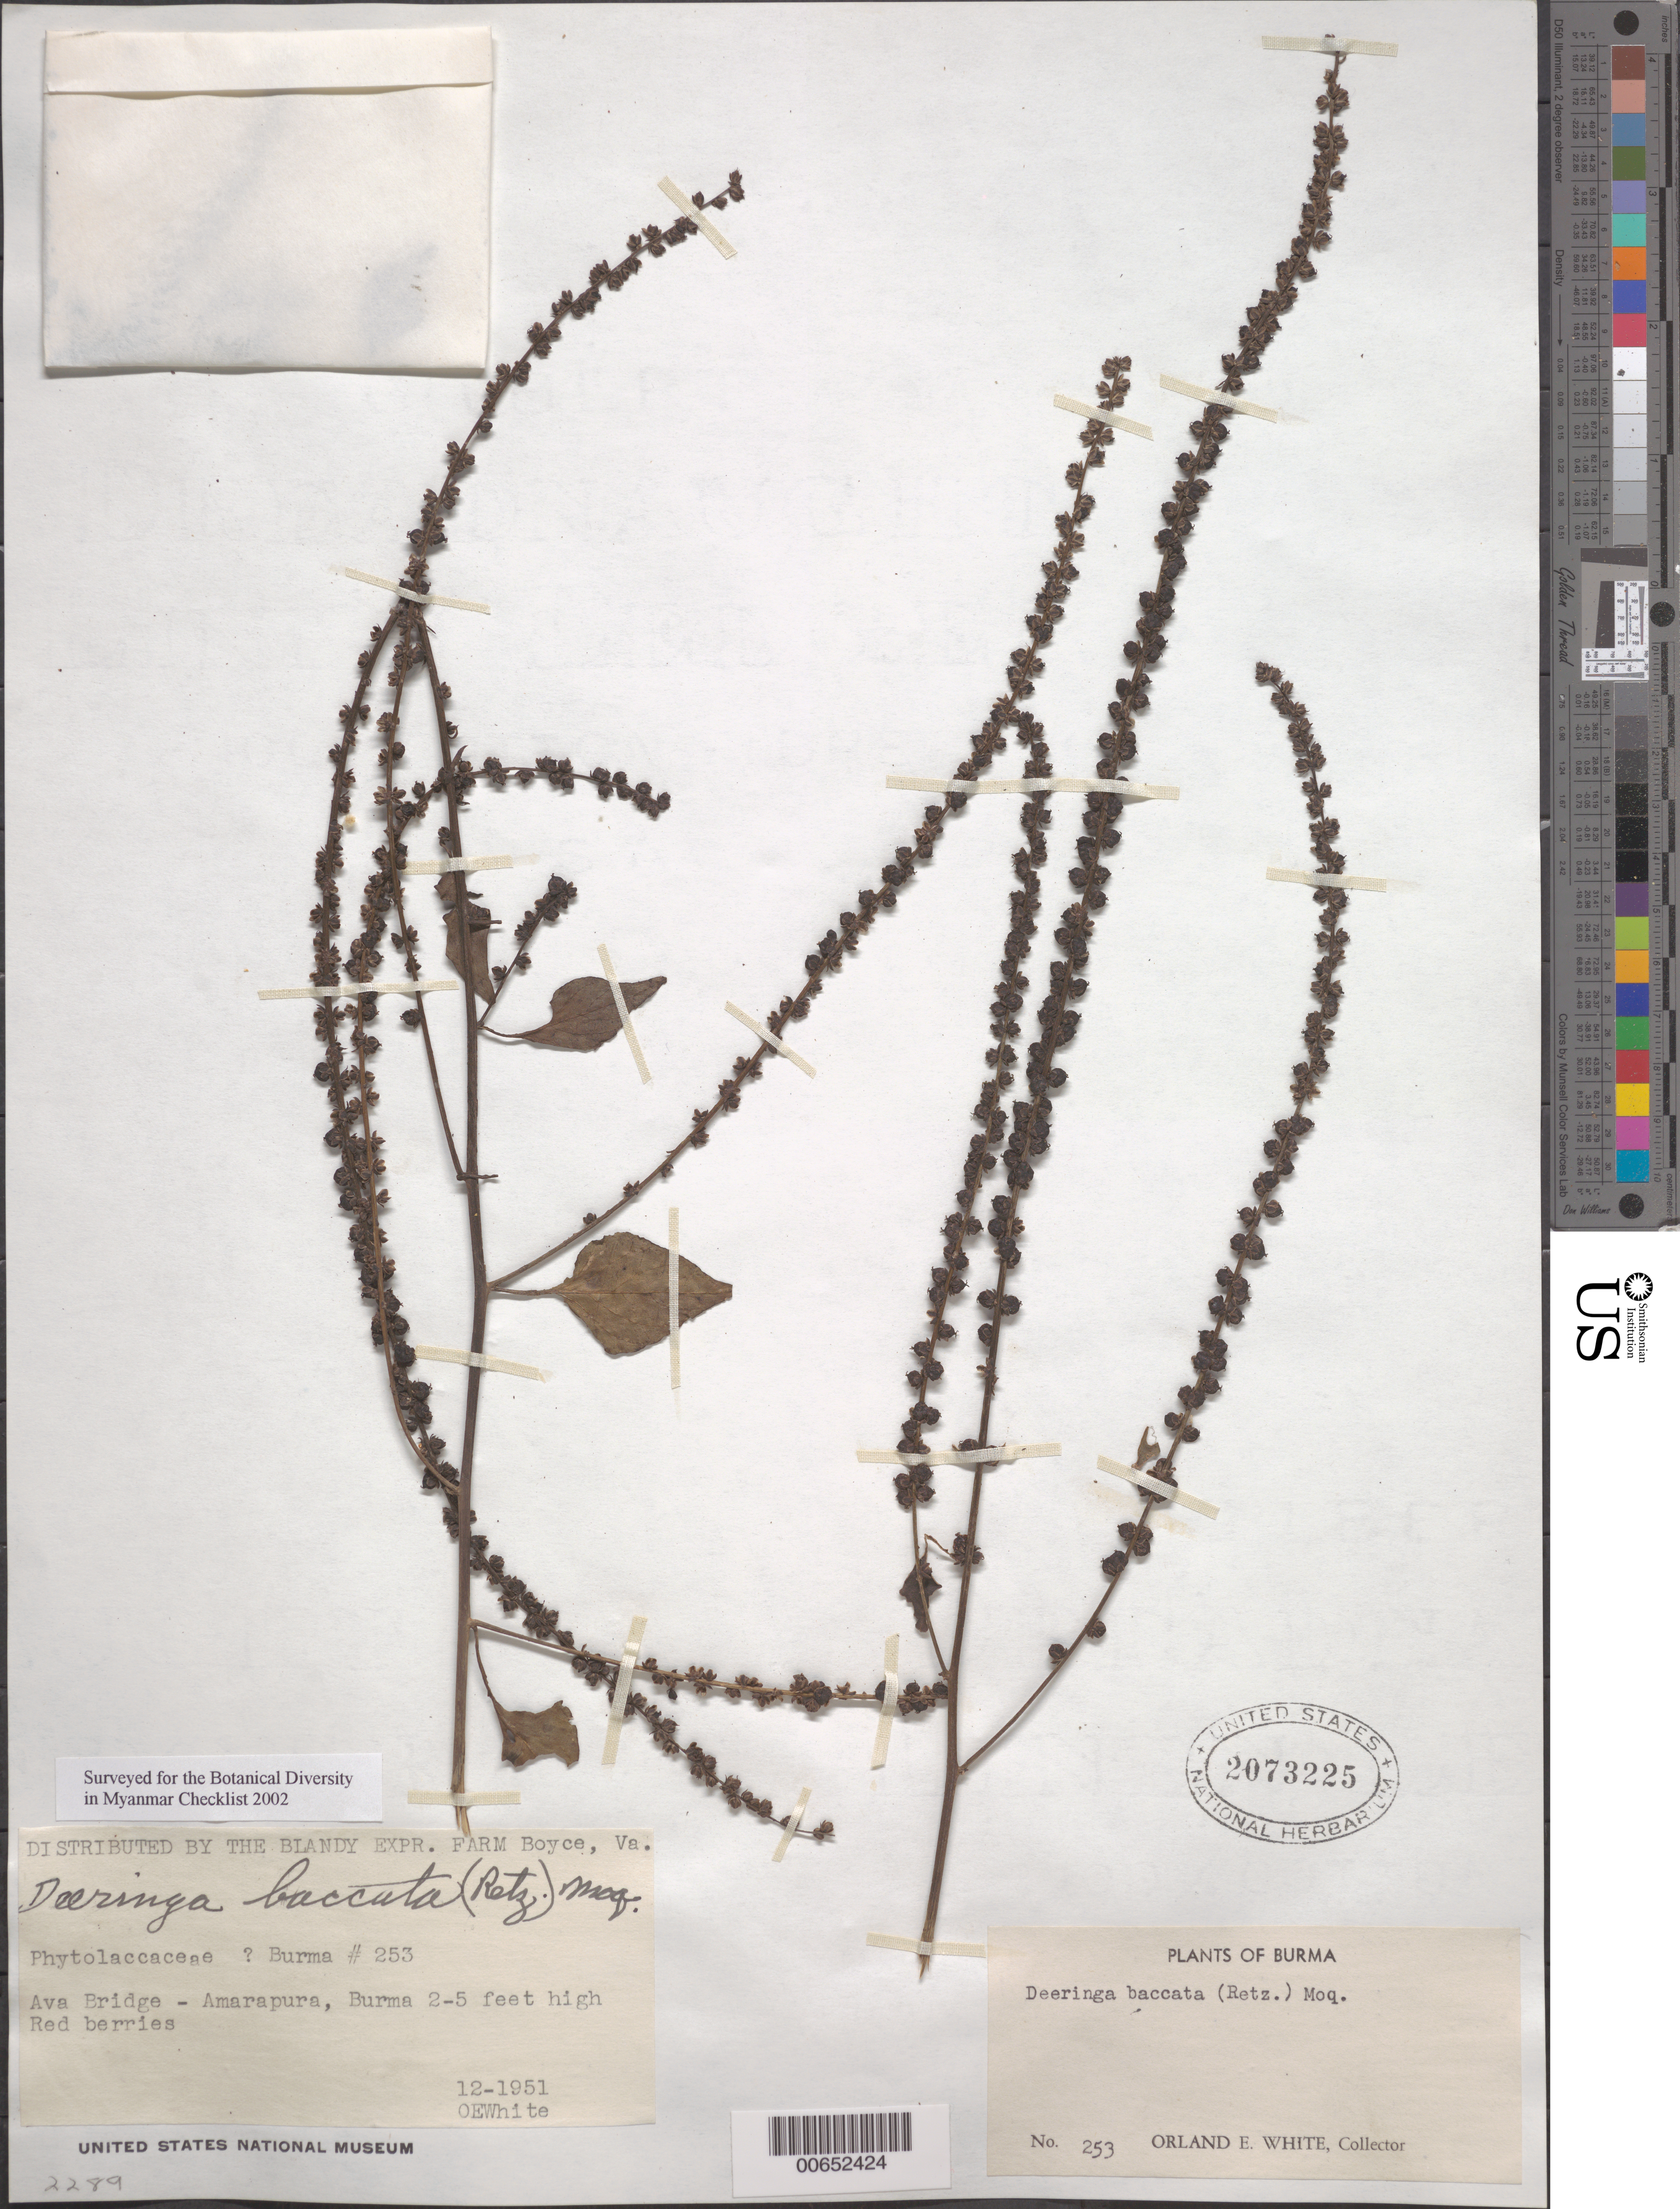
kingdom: Plantae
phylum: Tracheophyta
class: Magnoliopsida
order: Caryophyllales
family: Amaranthaceae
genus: Deeringia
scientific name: Deeringia amaranthoides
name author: (Lam.) Merr.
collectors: O. E. White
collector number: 253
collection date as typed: Dec 1951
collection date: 1951-12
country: Myanmar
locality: Ava Bridge, Amarapura.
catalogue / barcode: US 2073225